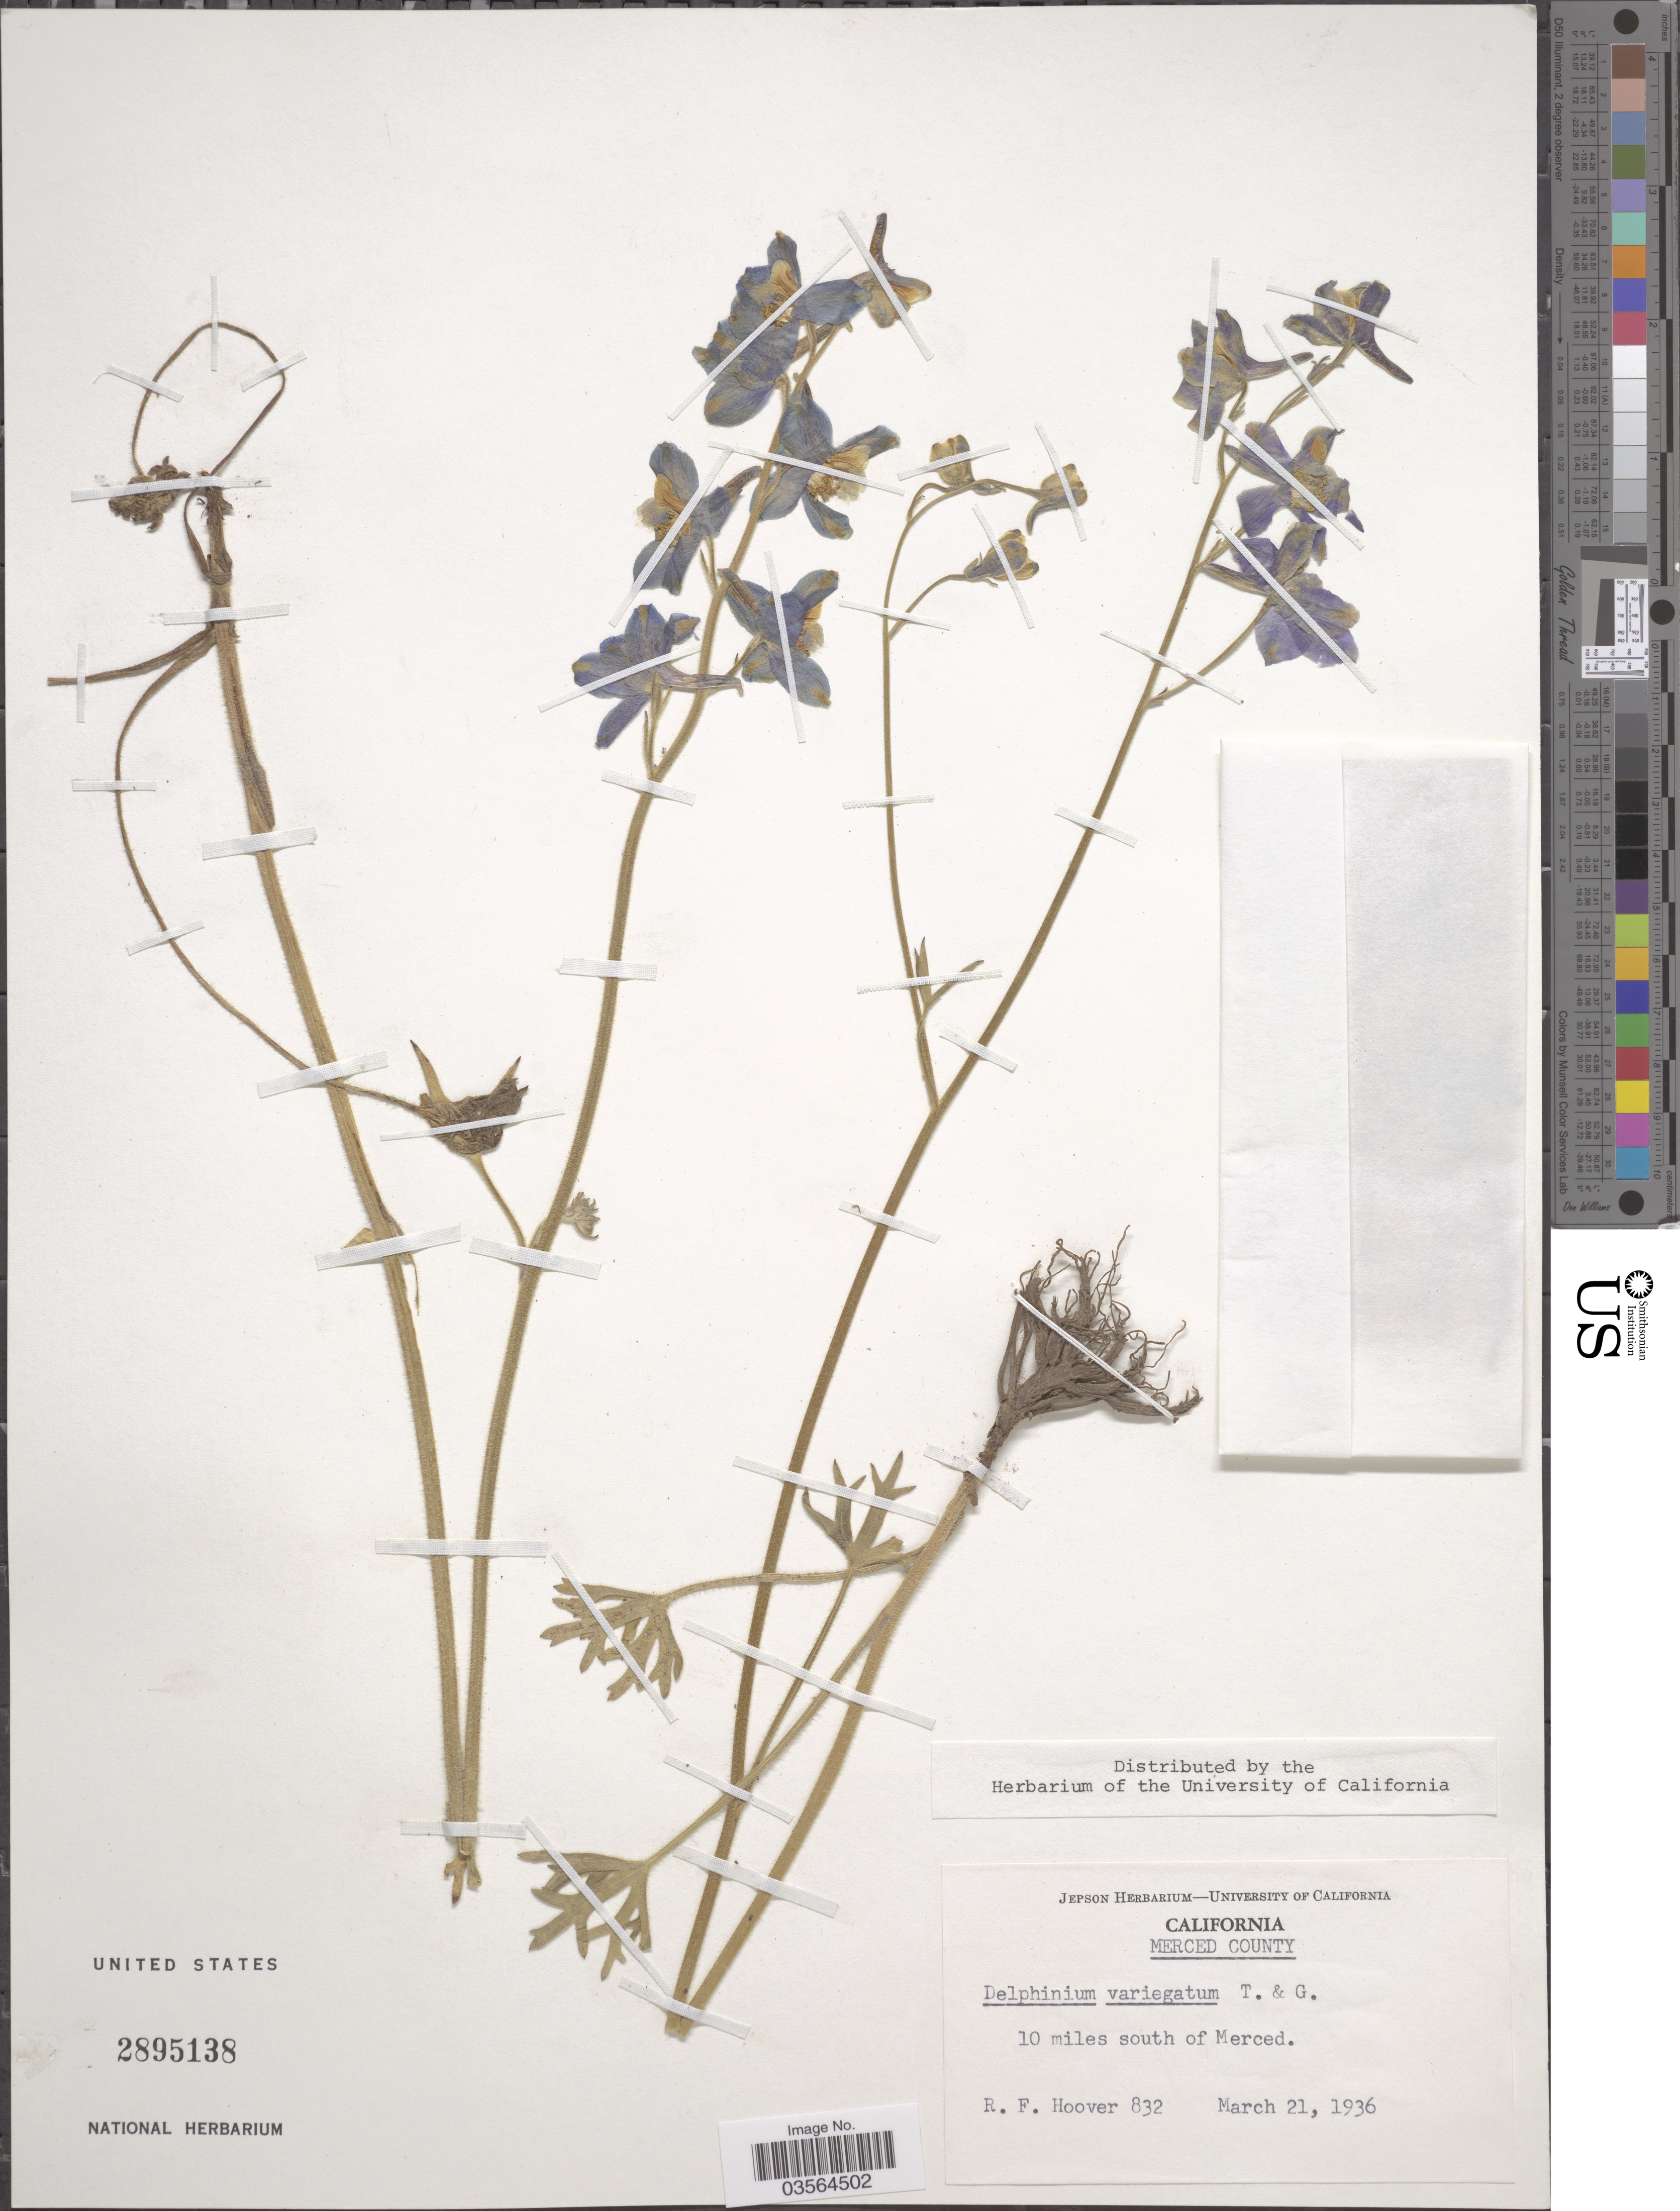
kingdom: Plantae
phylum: Tracheophyta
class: Magnoliopsida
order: Ranunculales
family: Ranunculaceae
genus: Delphinium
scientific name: Delphinium variegatum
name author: Torr. & A. Gray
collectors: R. F. Hoover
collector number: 832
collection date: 1936-03-21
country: United States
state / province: California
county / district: Merced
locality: Merced County. 10 miles south of Merced.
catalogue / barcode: US 2895138